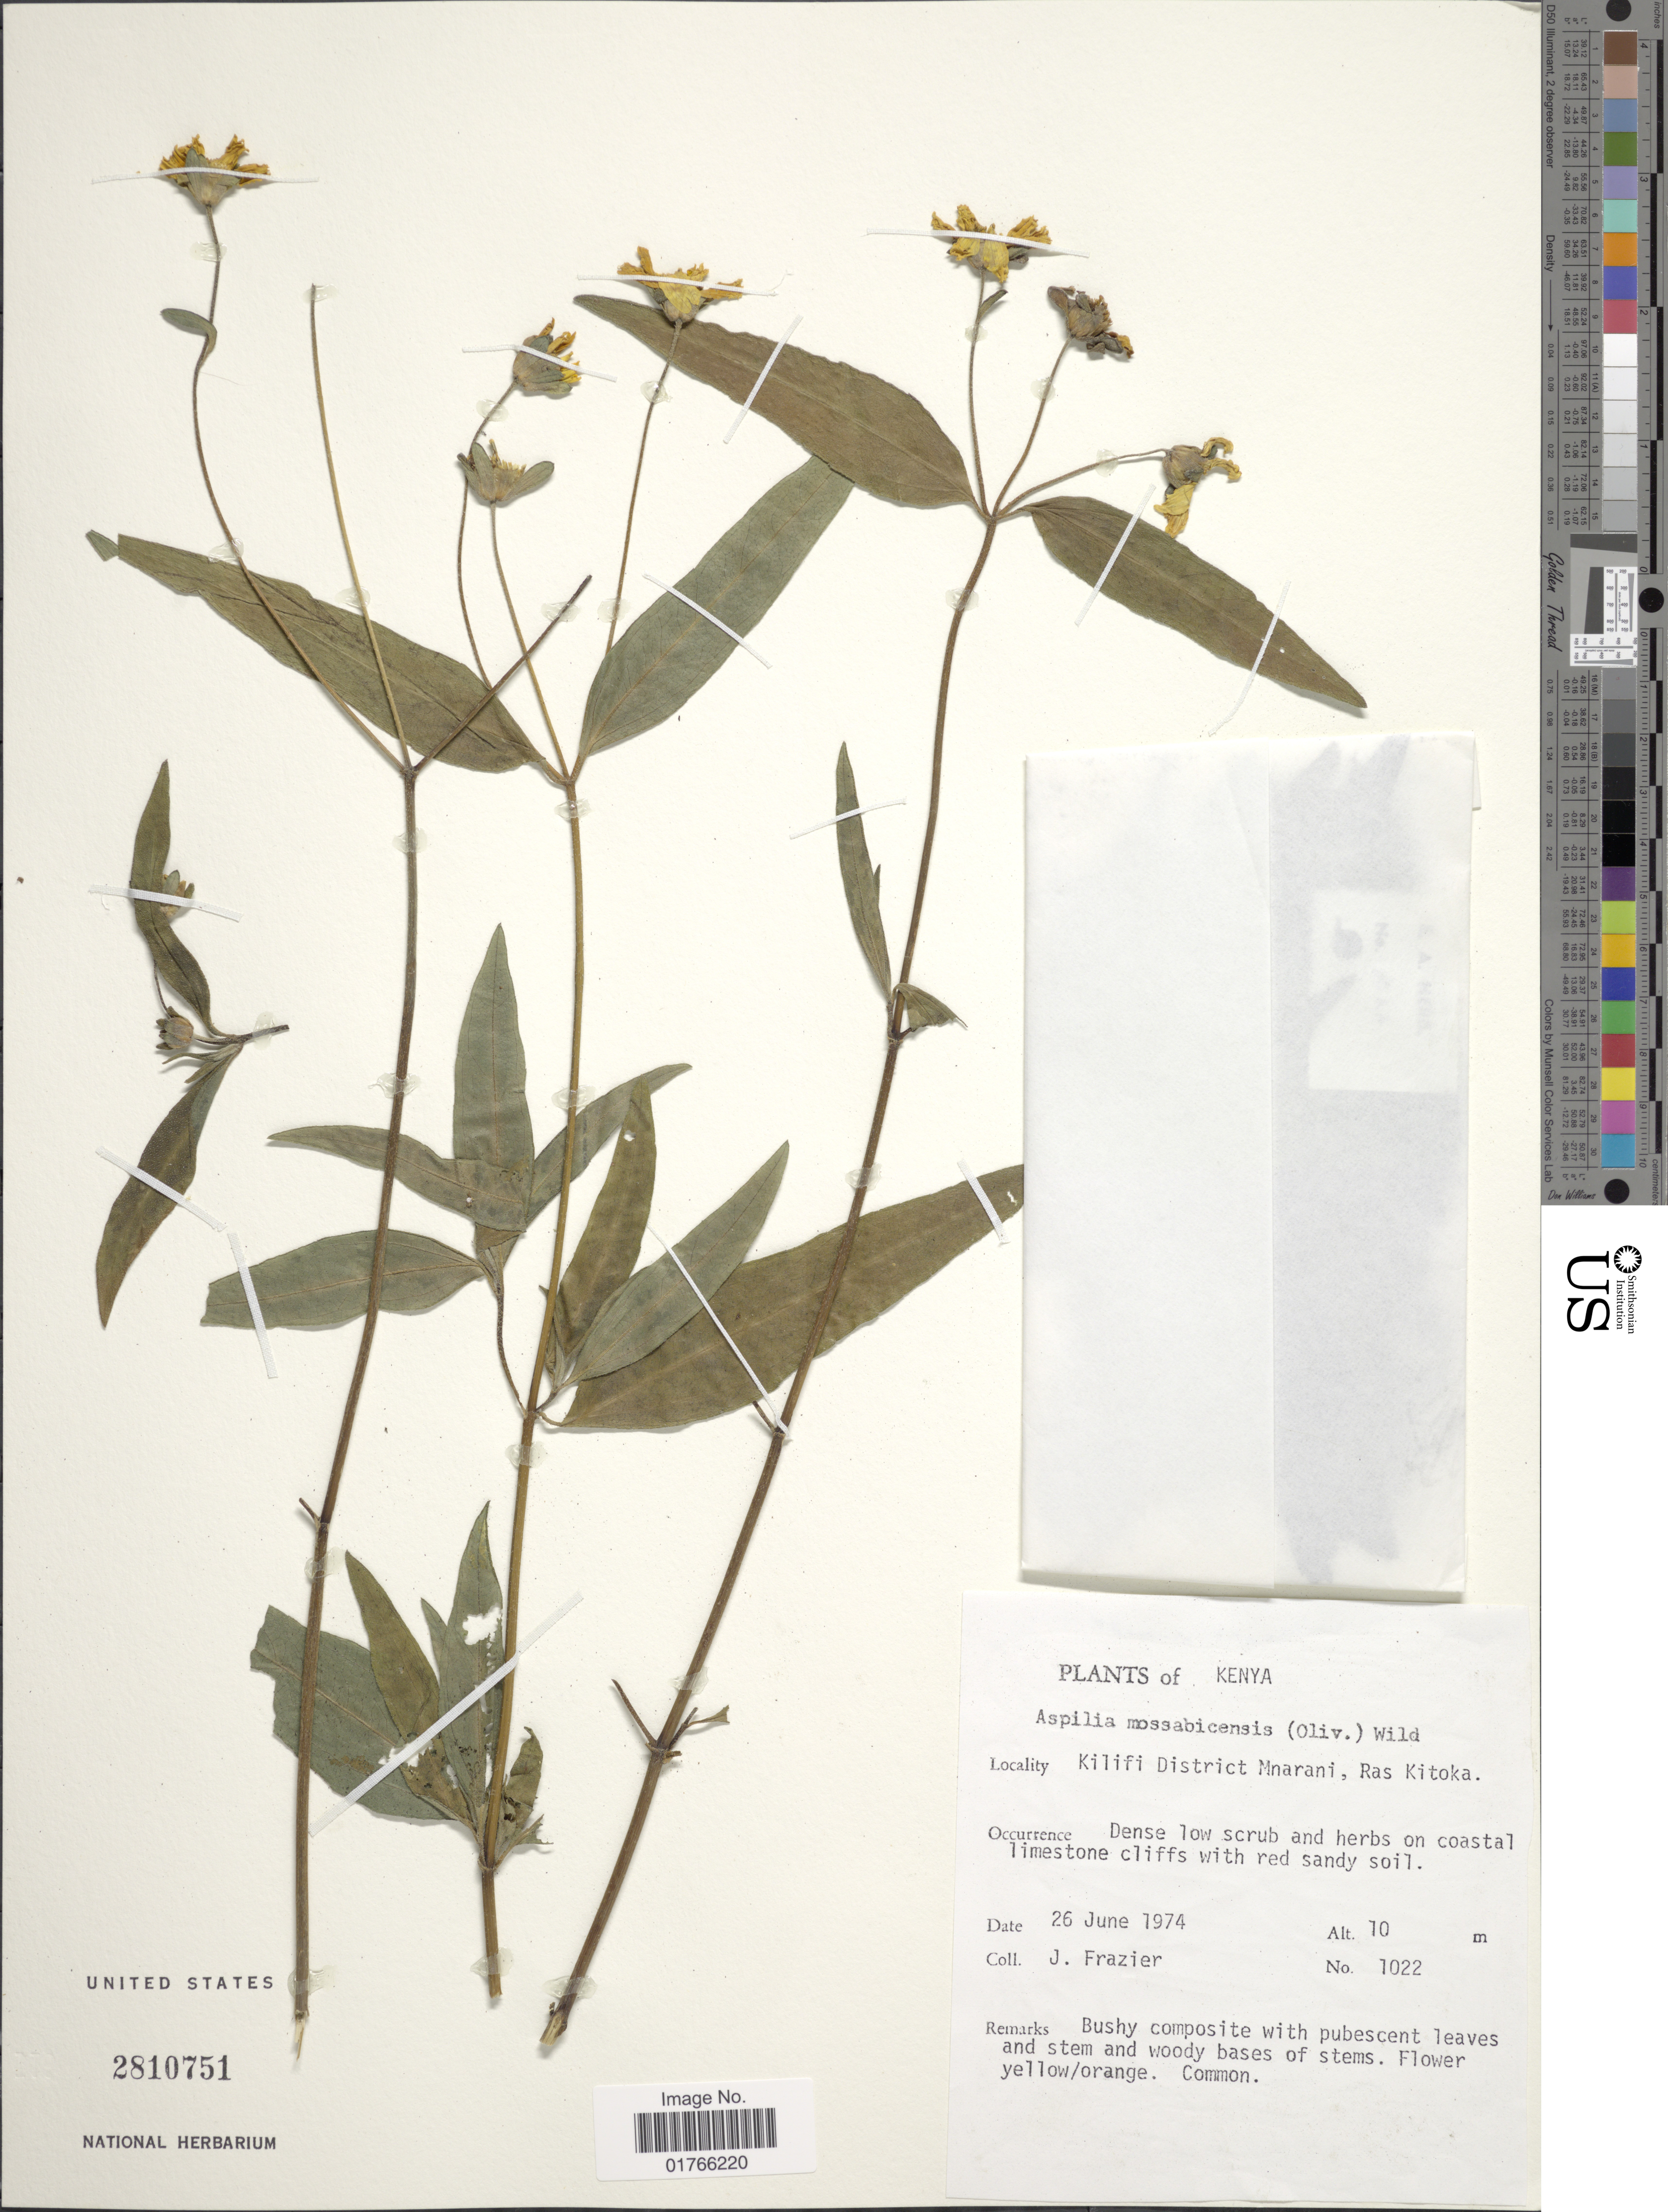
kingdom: Plantae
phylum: Tracheophyta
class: Magnoliopsida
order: Asterales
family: Asteraceae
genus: Aspilia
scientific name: Aspilia mossambicensis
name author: (Oliv.) Wild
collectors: J. Frazier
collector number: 1022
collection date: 1974-06-26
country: Kenya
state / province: Kilifi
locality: Mnarani, Ras Kitoka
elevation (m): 10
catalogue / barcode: US 2810751